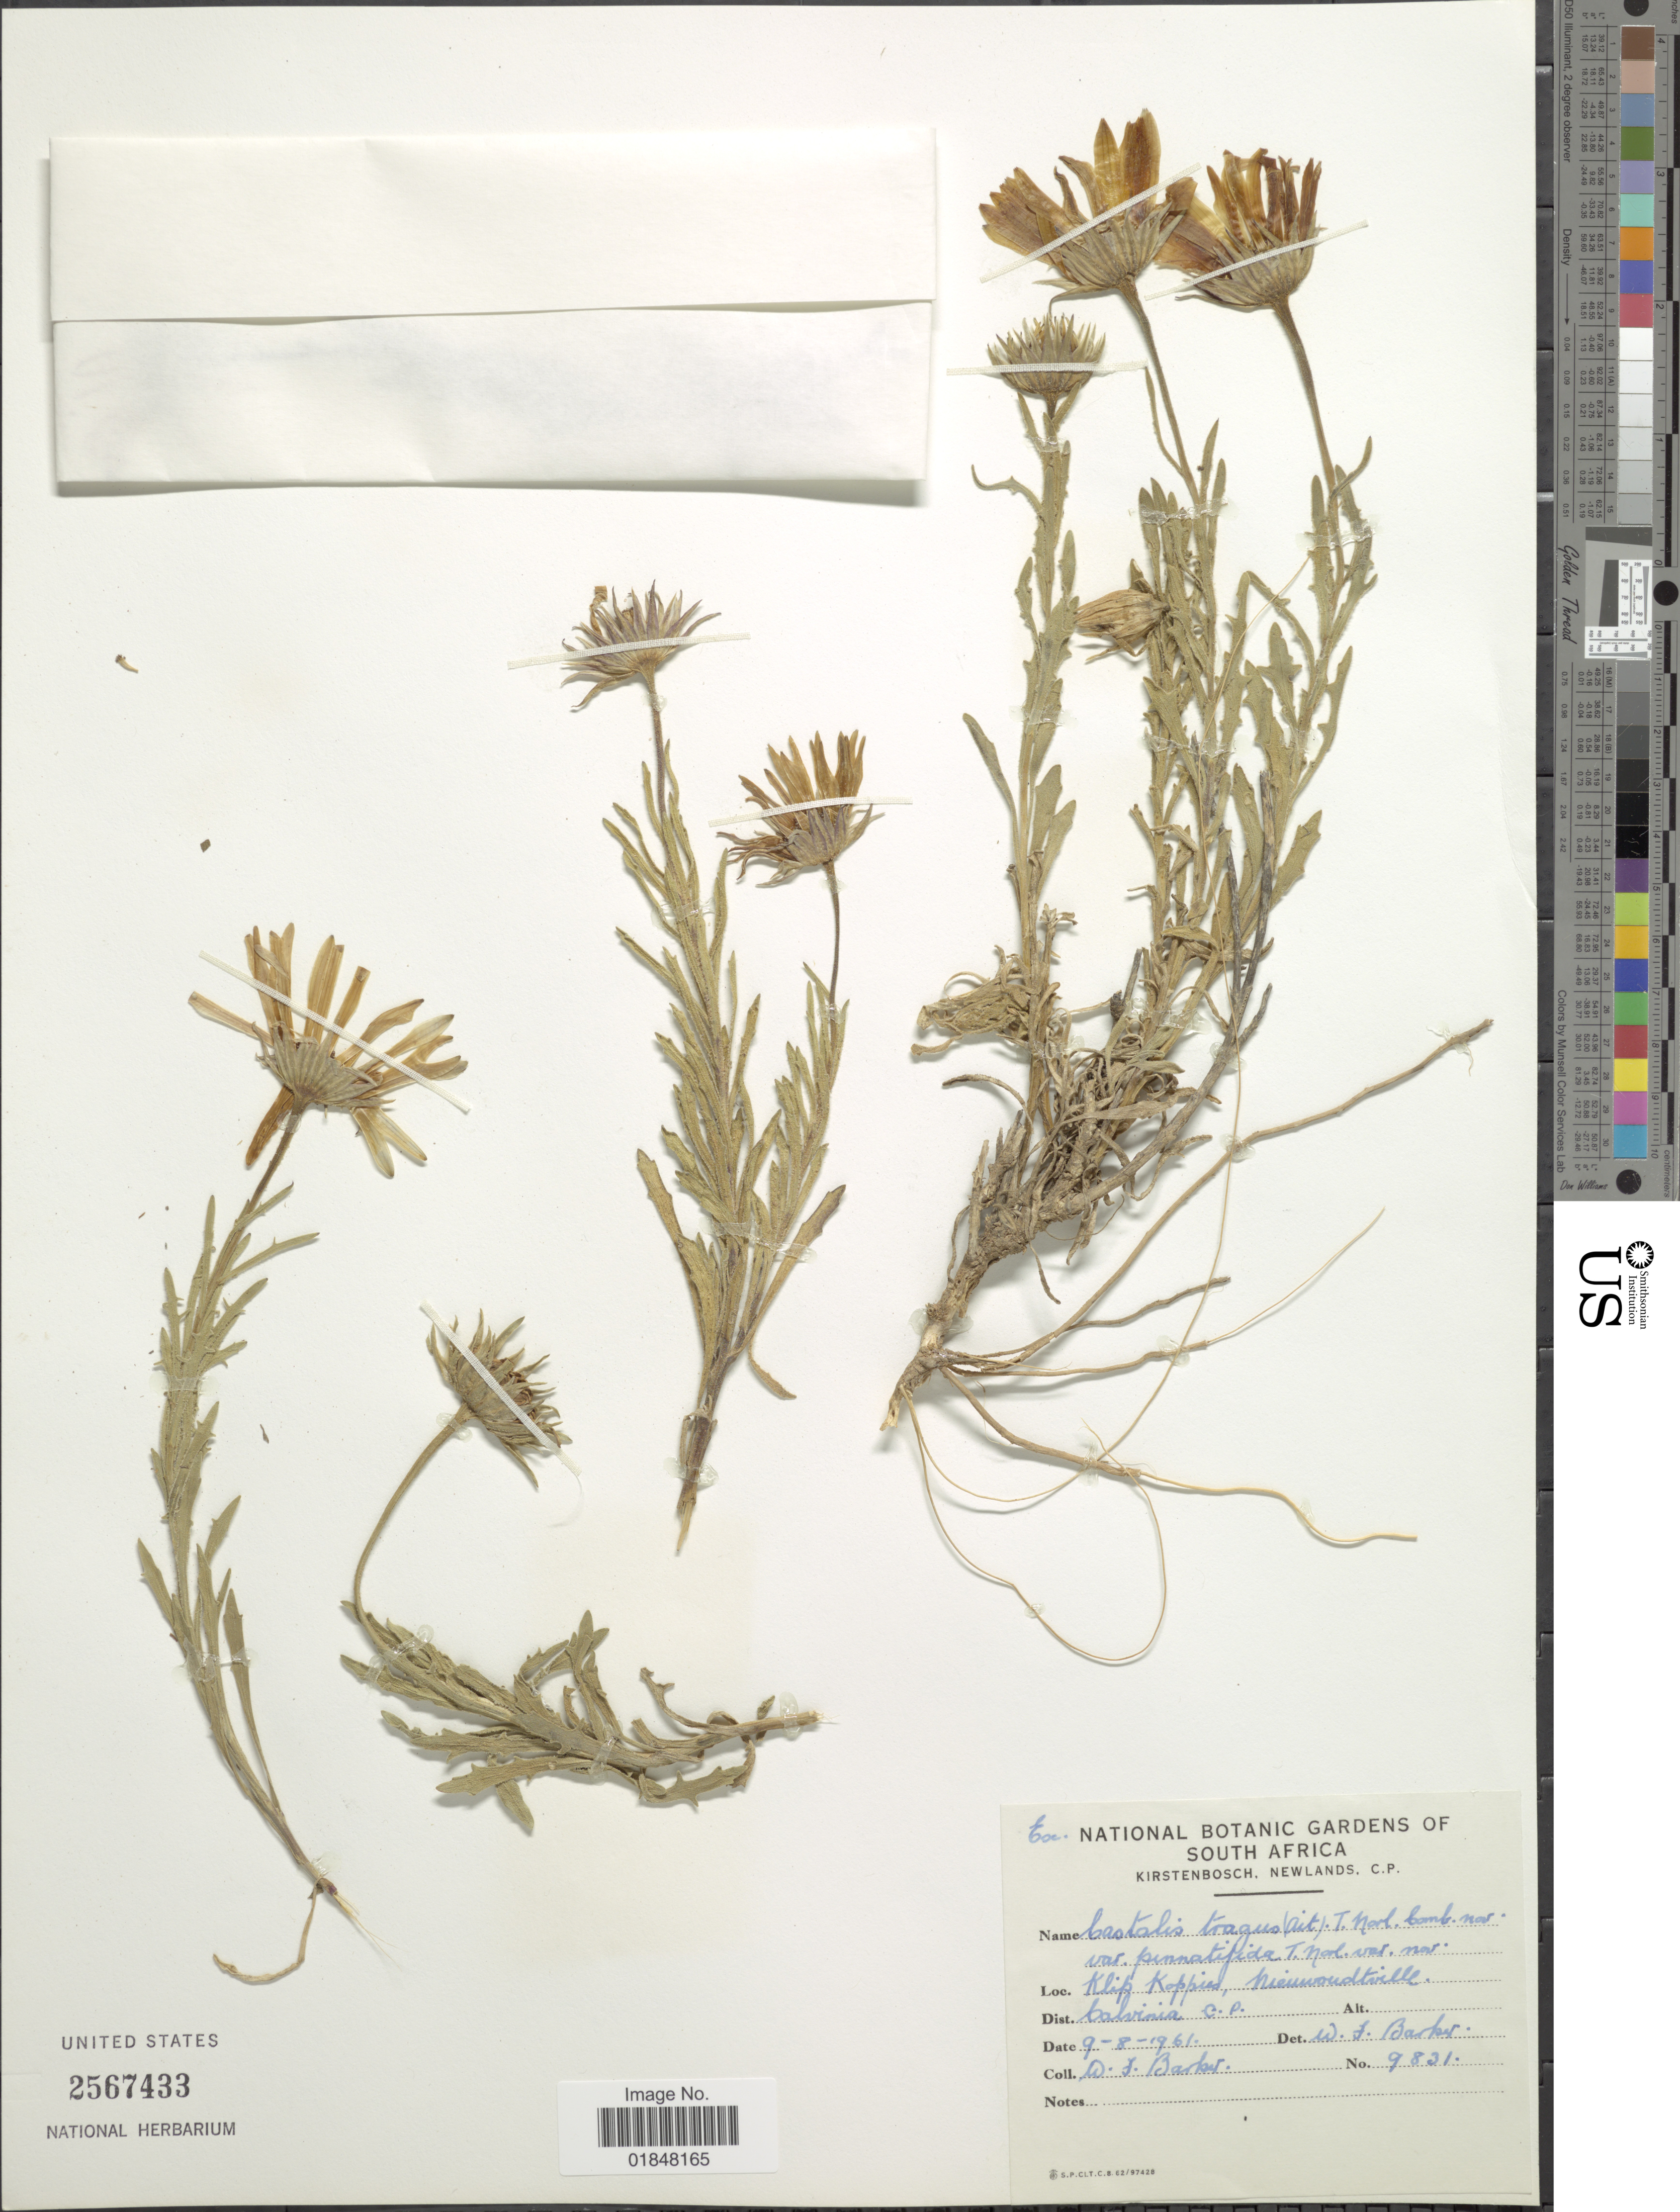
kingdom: Plantae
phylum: Tracheophyta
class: Magnoliopsida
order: Asterales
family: Asteraceae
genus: Dimorphotheca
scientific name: Dimorphotheca tragus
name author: (Aiton) B. Nord.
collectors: W. F. Barker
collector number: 9831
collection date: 1961-08-09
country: South Africa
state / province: Northern Cape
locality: Klip Koppies, Nieuwoudtville, Dist. Calvinia C.P.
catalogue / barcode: US 2567433